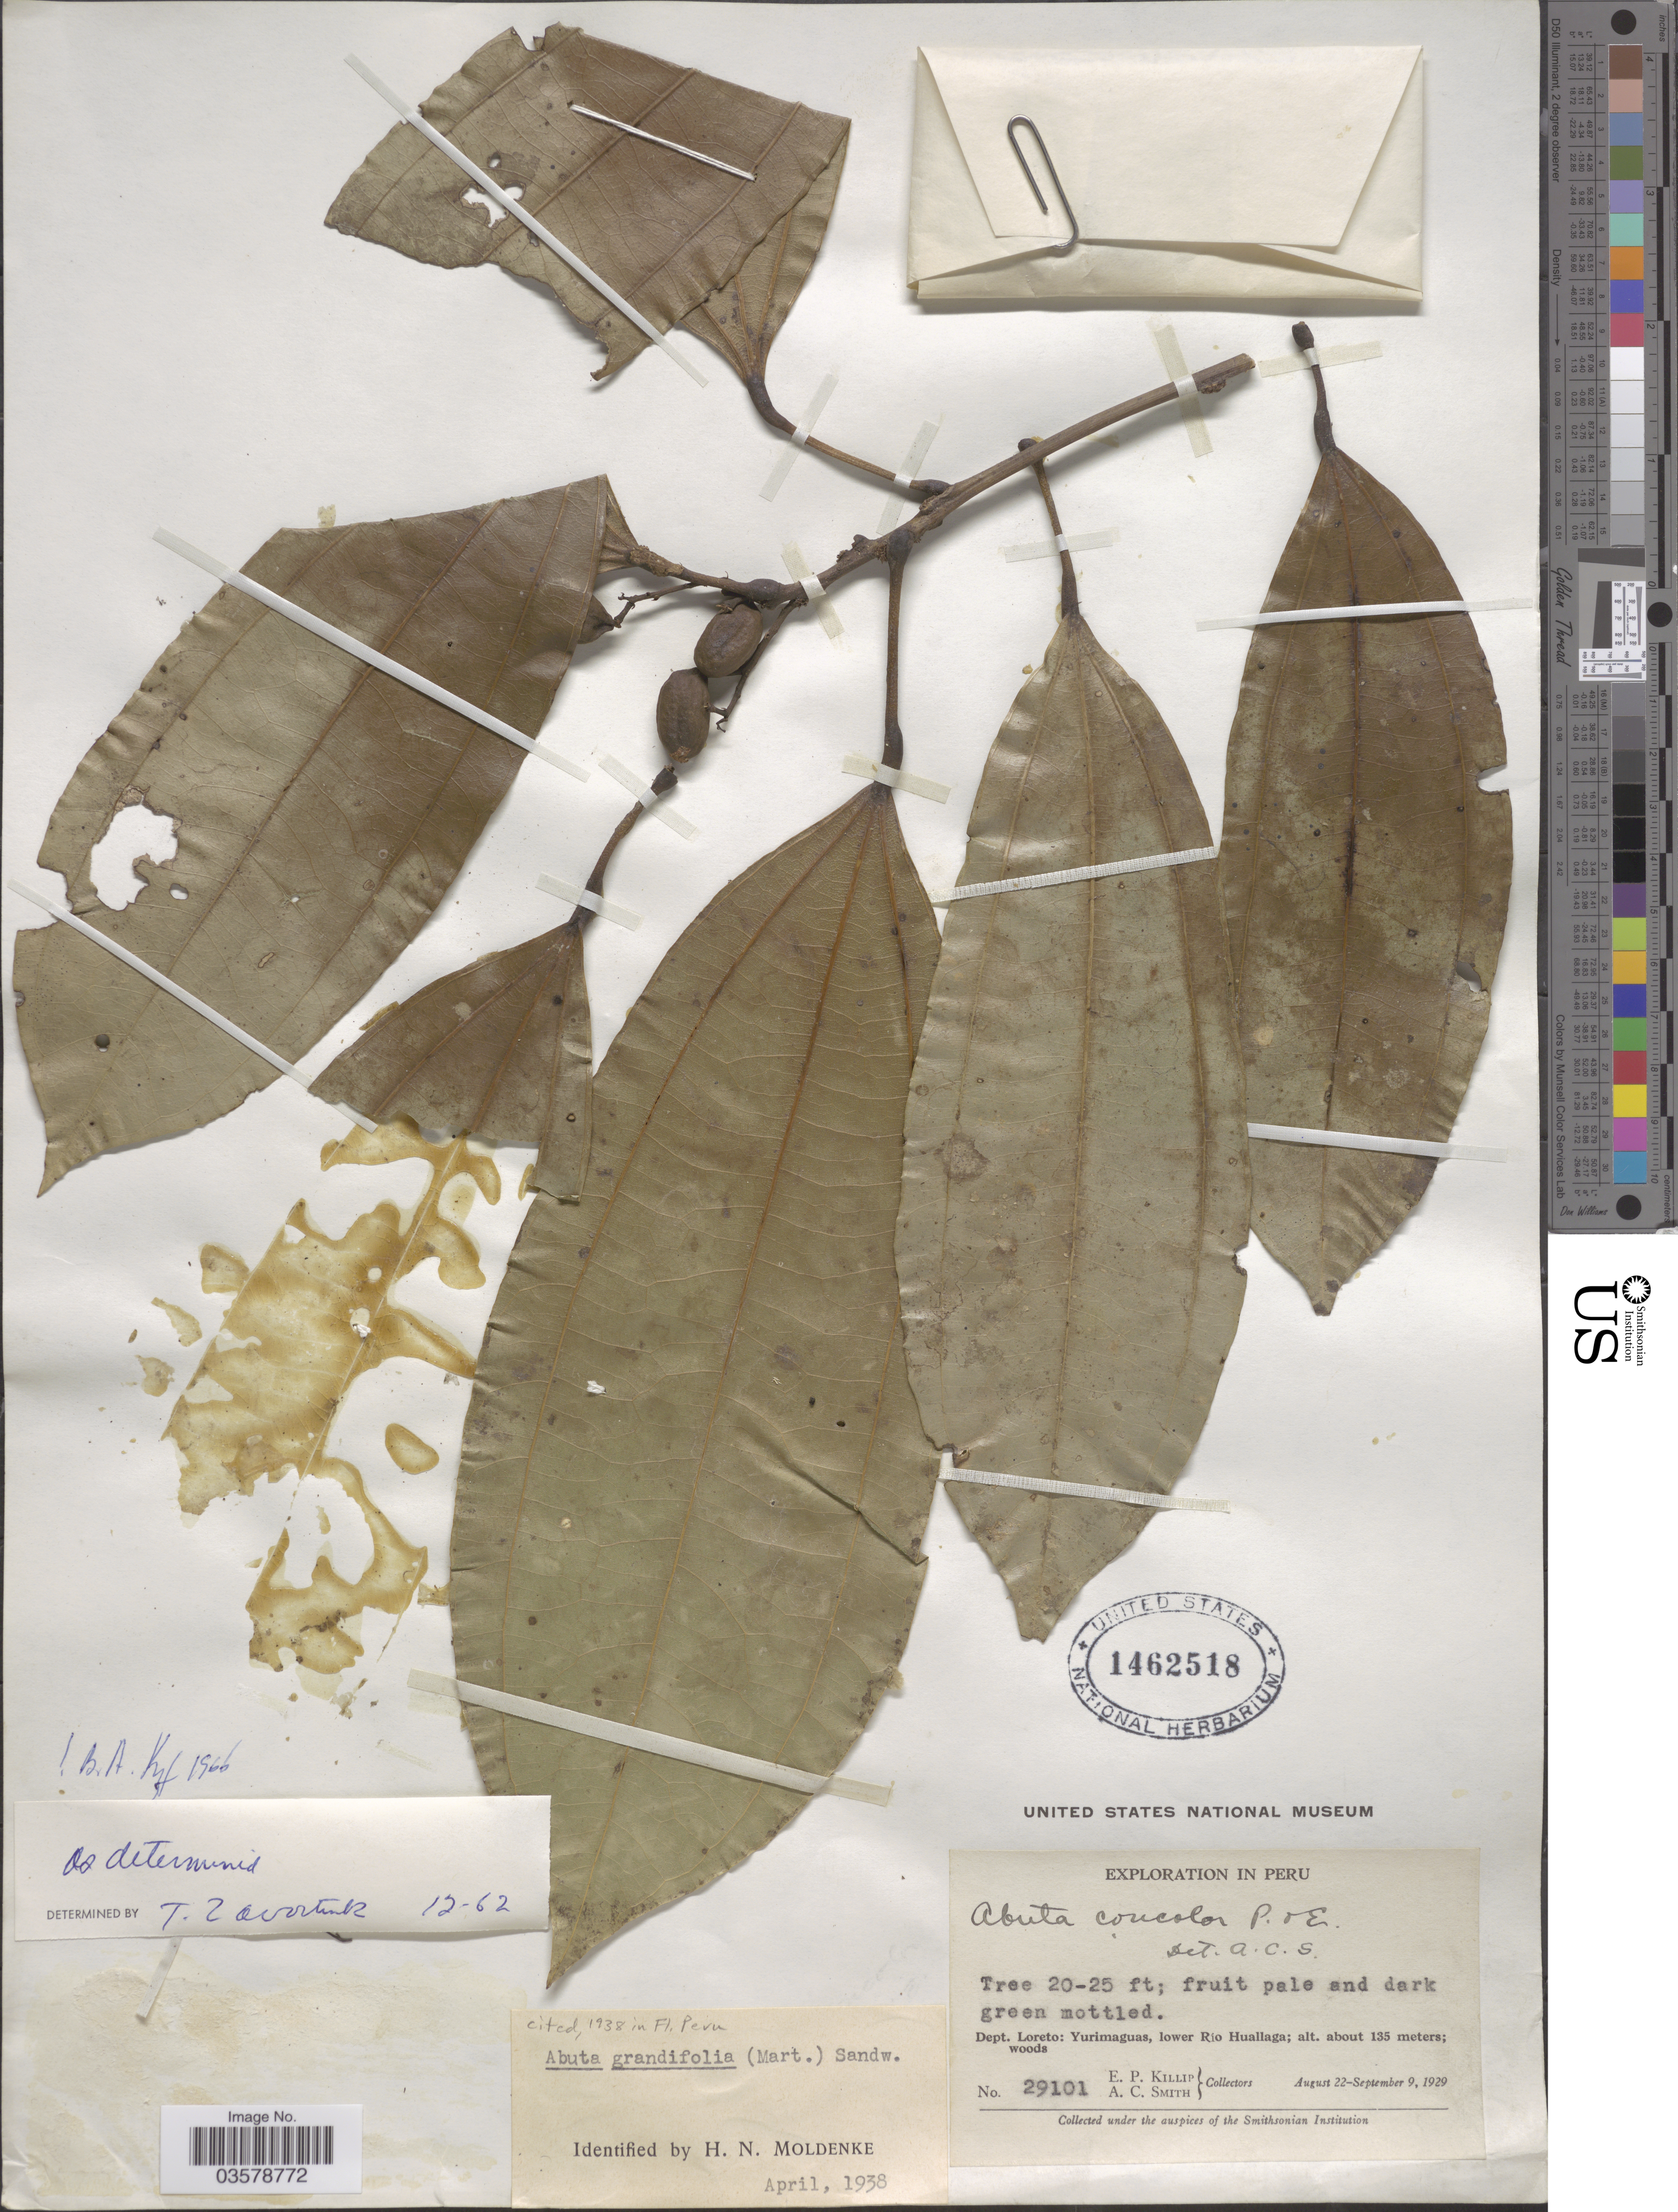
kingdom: Plantae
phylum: Tracheophyta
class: Magnoliopsida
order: Ranunculales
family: Menispermaceae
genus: Abuta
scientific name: Abuta grandifolia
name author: (Mart.) Sandwith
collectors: E. P. Killip & A. C. Smith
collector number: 29101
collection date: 1929-08-22/1929-09-09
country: Peru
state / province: Loreto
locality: Dept. Loreto: Yurimaguas, lower Río Huallaga.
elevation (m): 135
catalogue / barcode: US 1462518